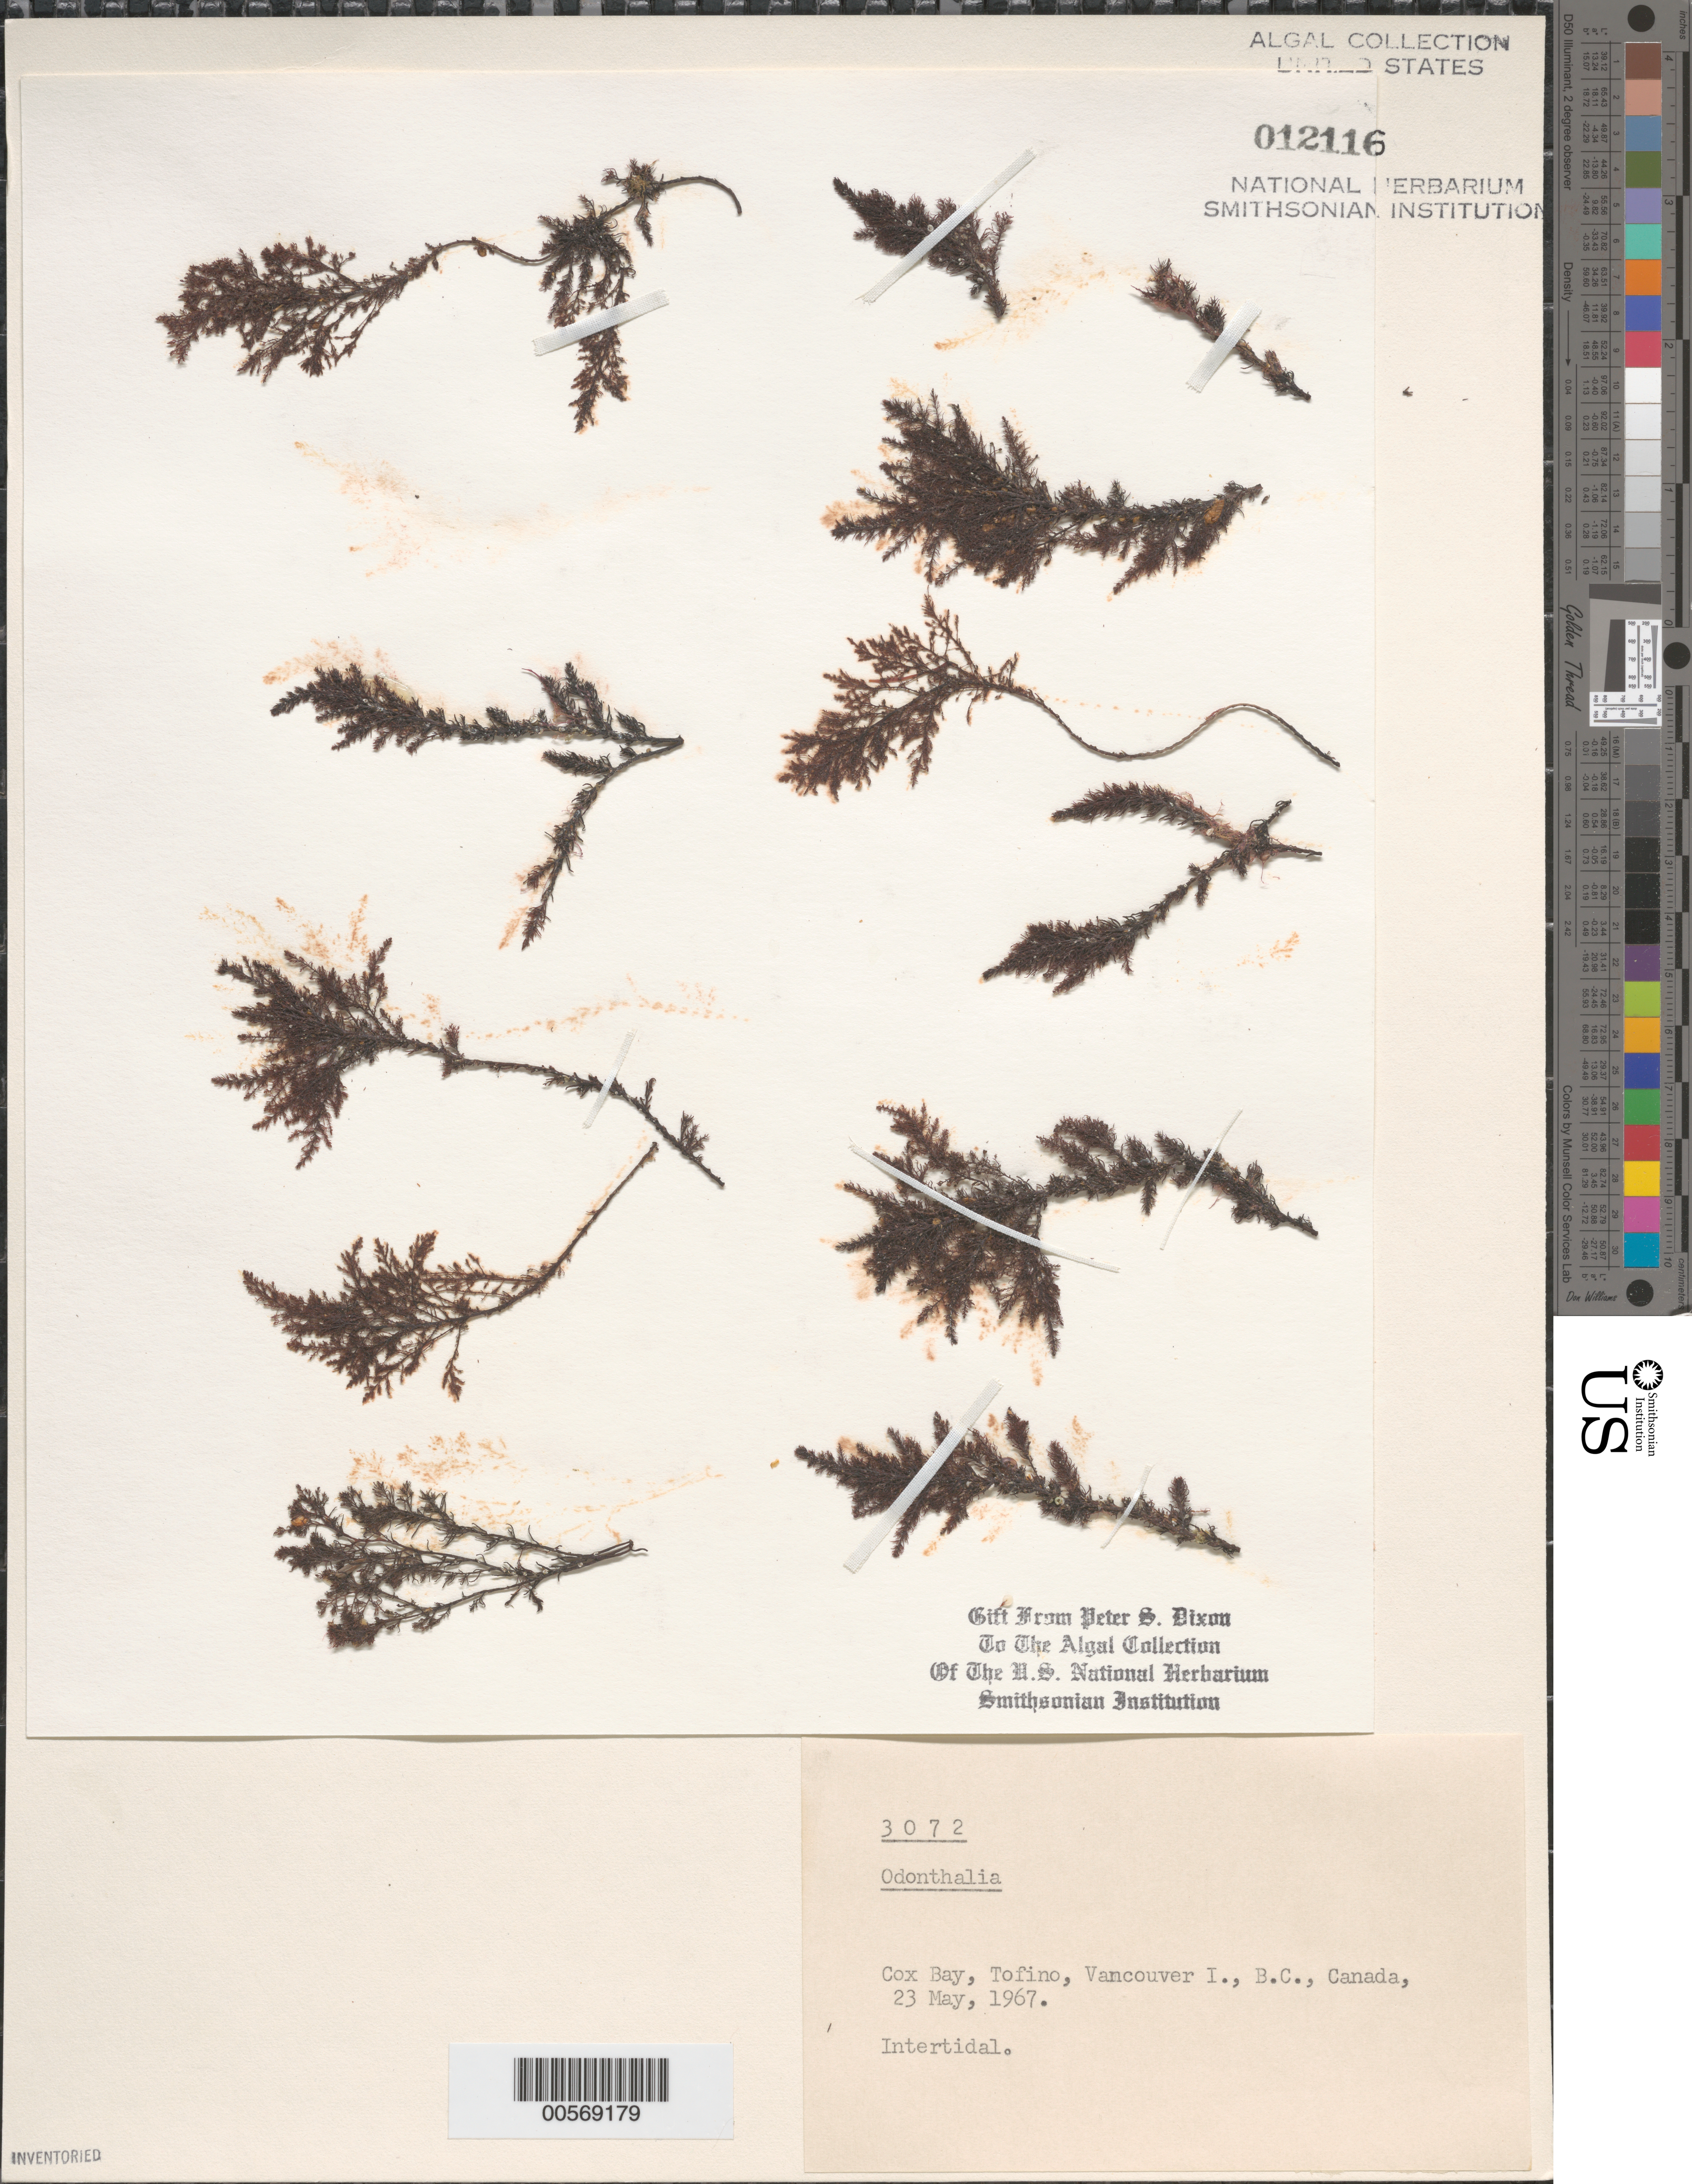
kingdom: Plantae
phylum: Rhodophyta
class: Florideophyceae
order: Ceramiales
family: Rhodomelaceae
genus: Odonthalia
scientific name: Odonthalia sp.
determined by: Dixon, P. S.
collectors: P. S. Dixon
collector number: PSD 3072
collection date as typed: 23 May 1967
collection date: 1967-05-23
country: Canada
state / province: British Columbia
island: Vancouver Island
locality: Cox Bay, Tofino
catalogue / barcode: US 12116